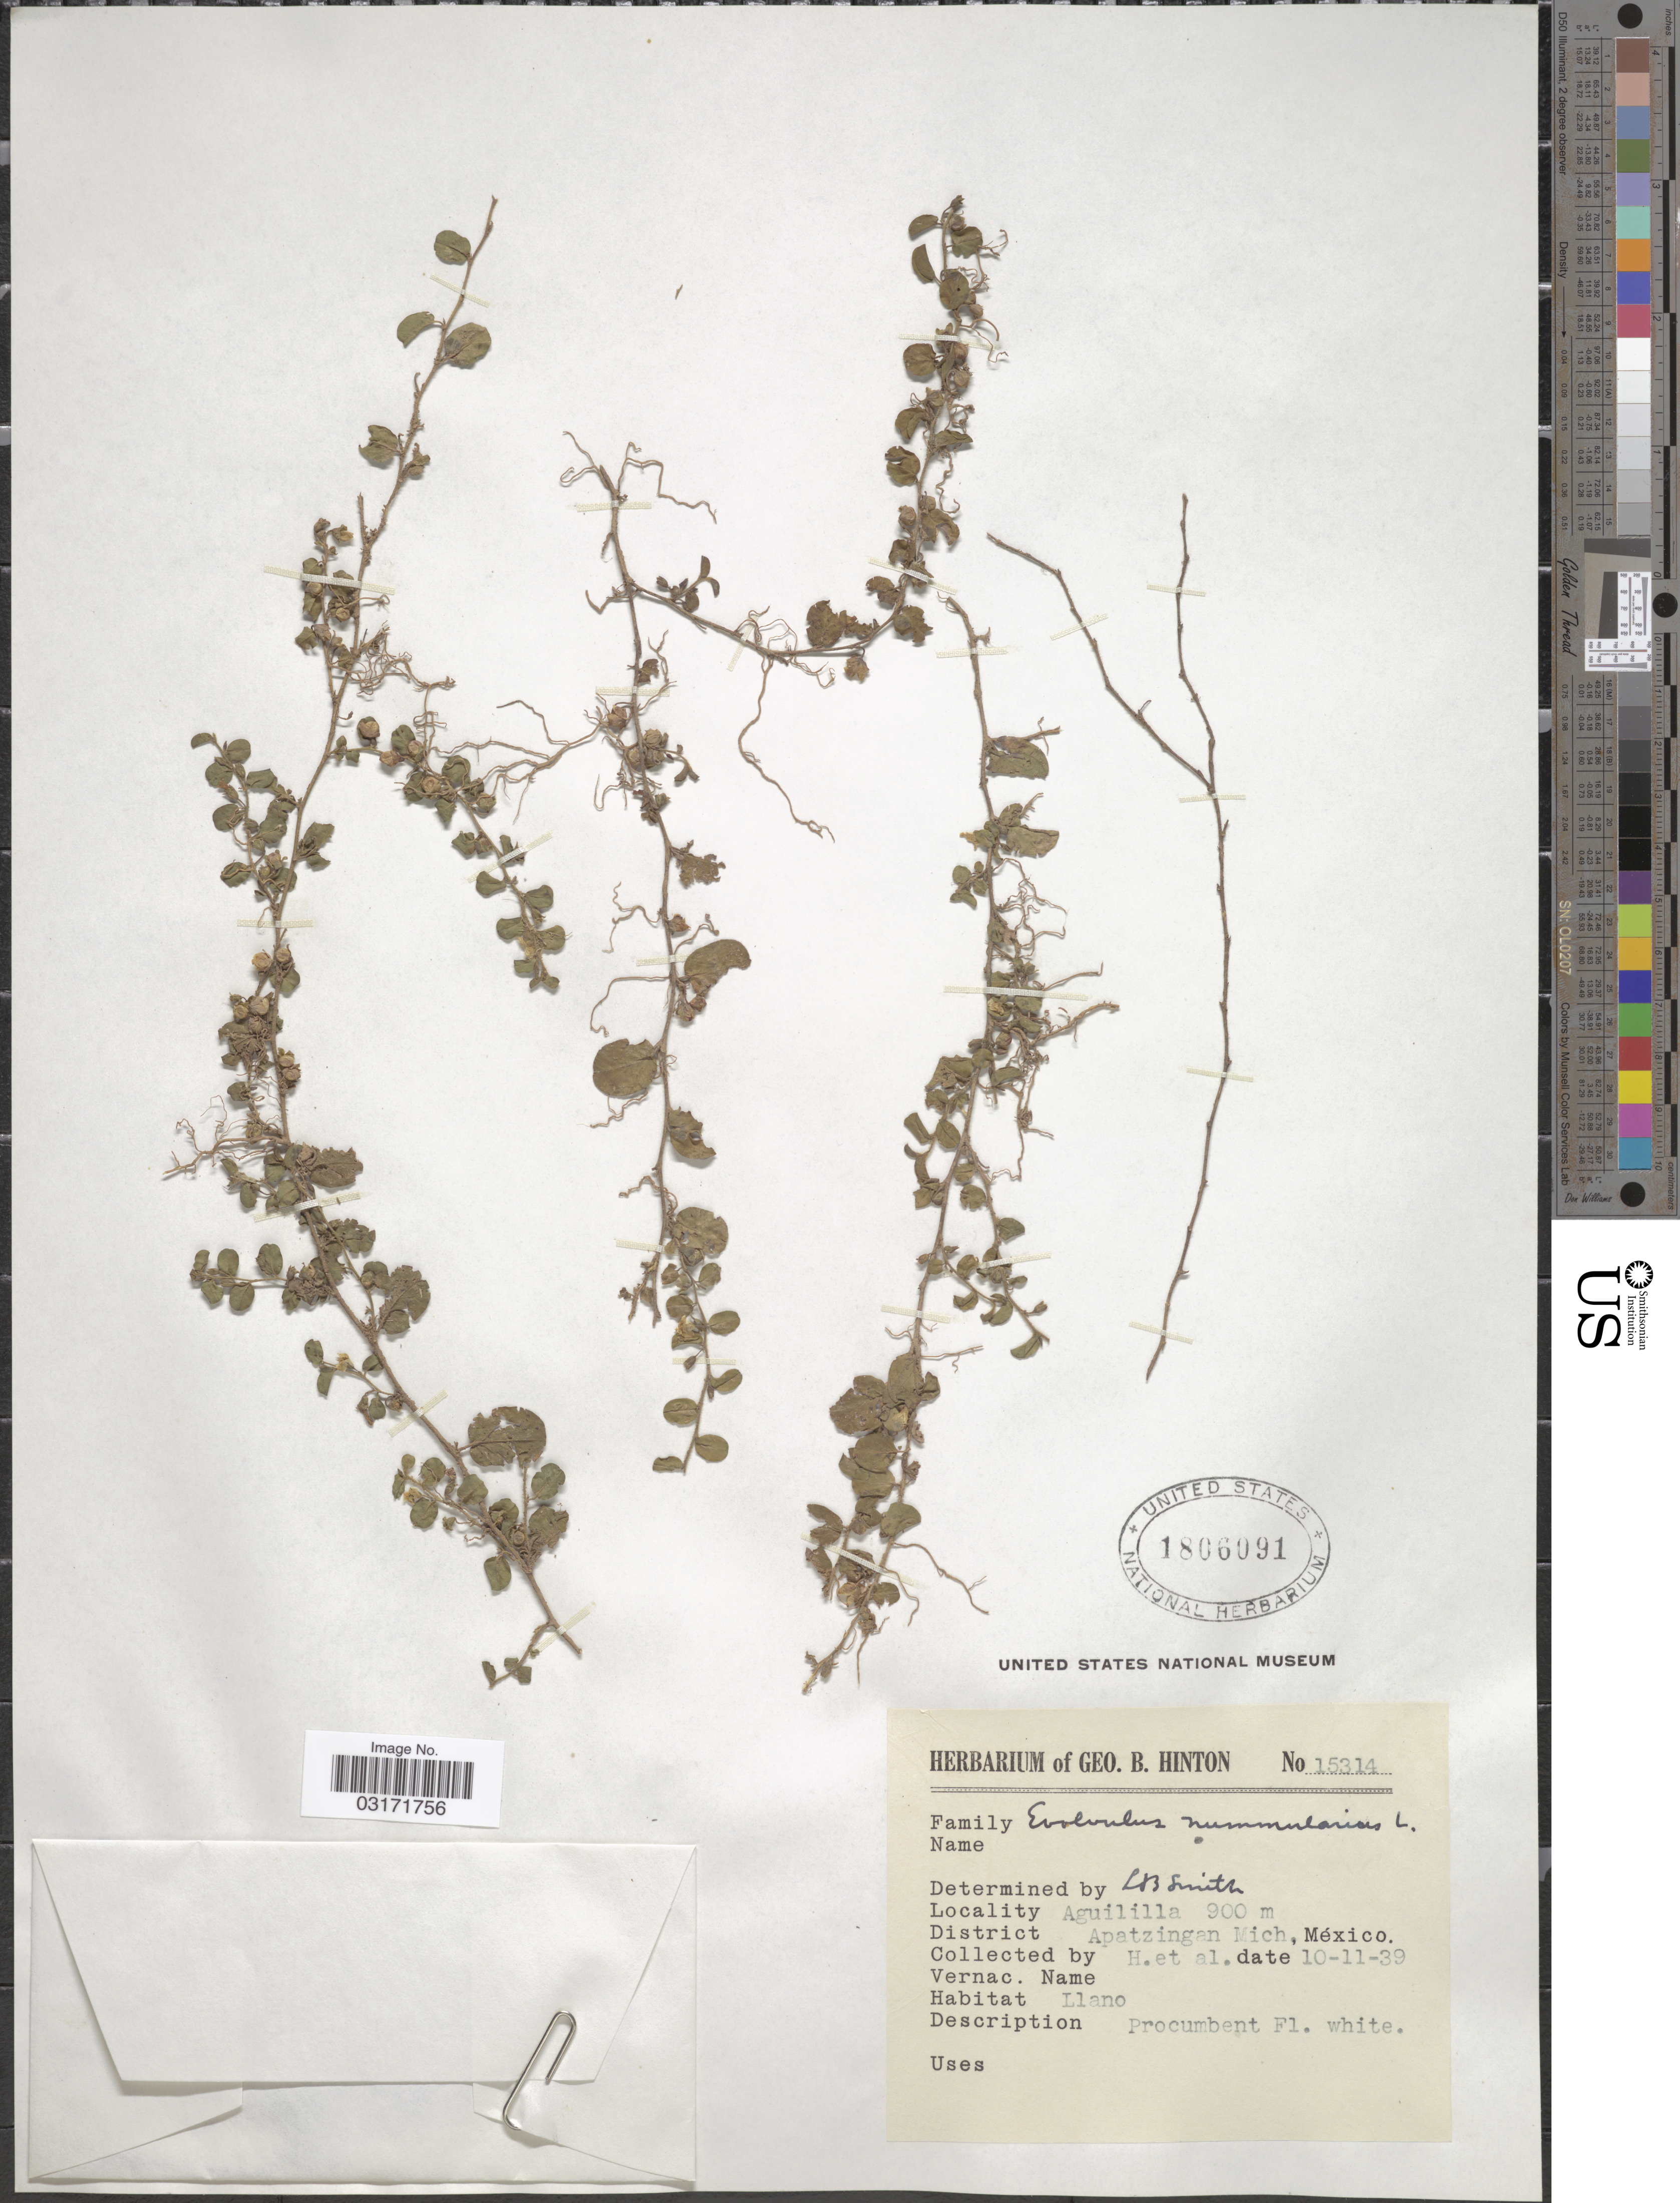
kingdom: Plantae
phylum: Tracheophyta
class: Magnoliopsida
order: Solanales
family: Convolvulaceae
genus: Evolvulus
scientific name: Evolvulus nummularius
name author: (L.) L.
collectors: G. B. Hinton & et al.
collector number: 15314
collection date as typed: Transcribed d/m/y: 10/11/39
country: Mexico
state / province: Michoacán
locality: Aguililla, District Apatzingan.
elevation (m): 900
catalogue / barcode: US 1806091